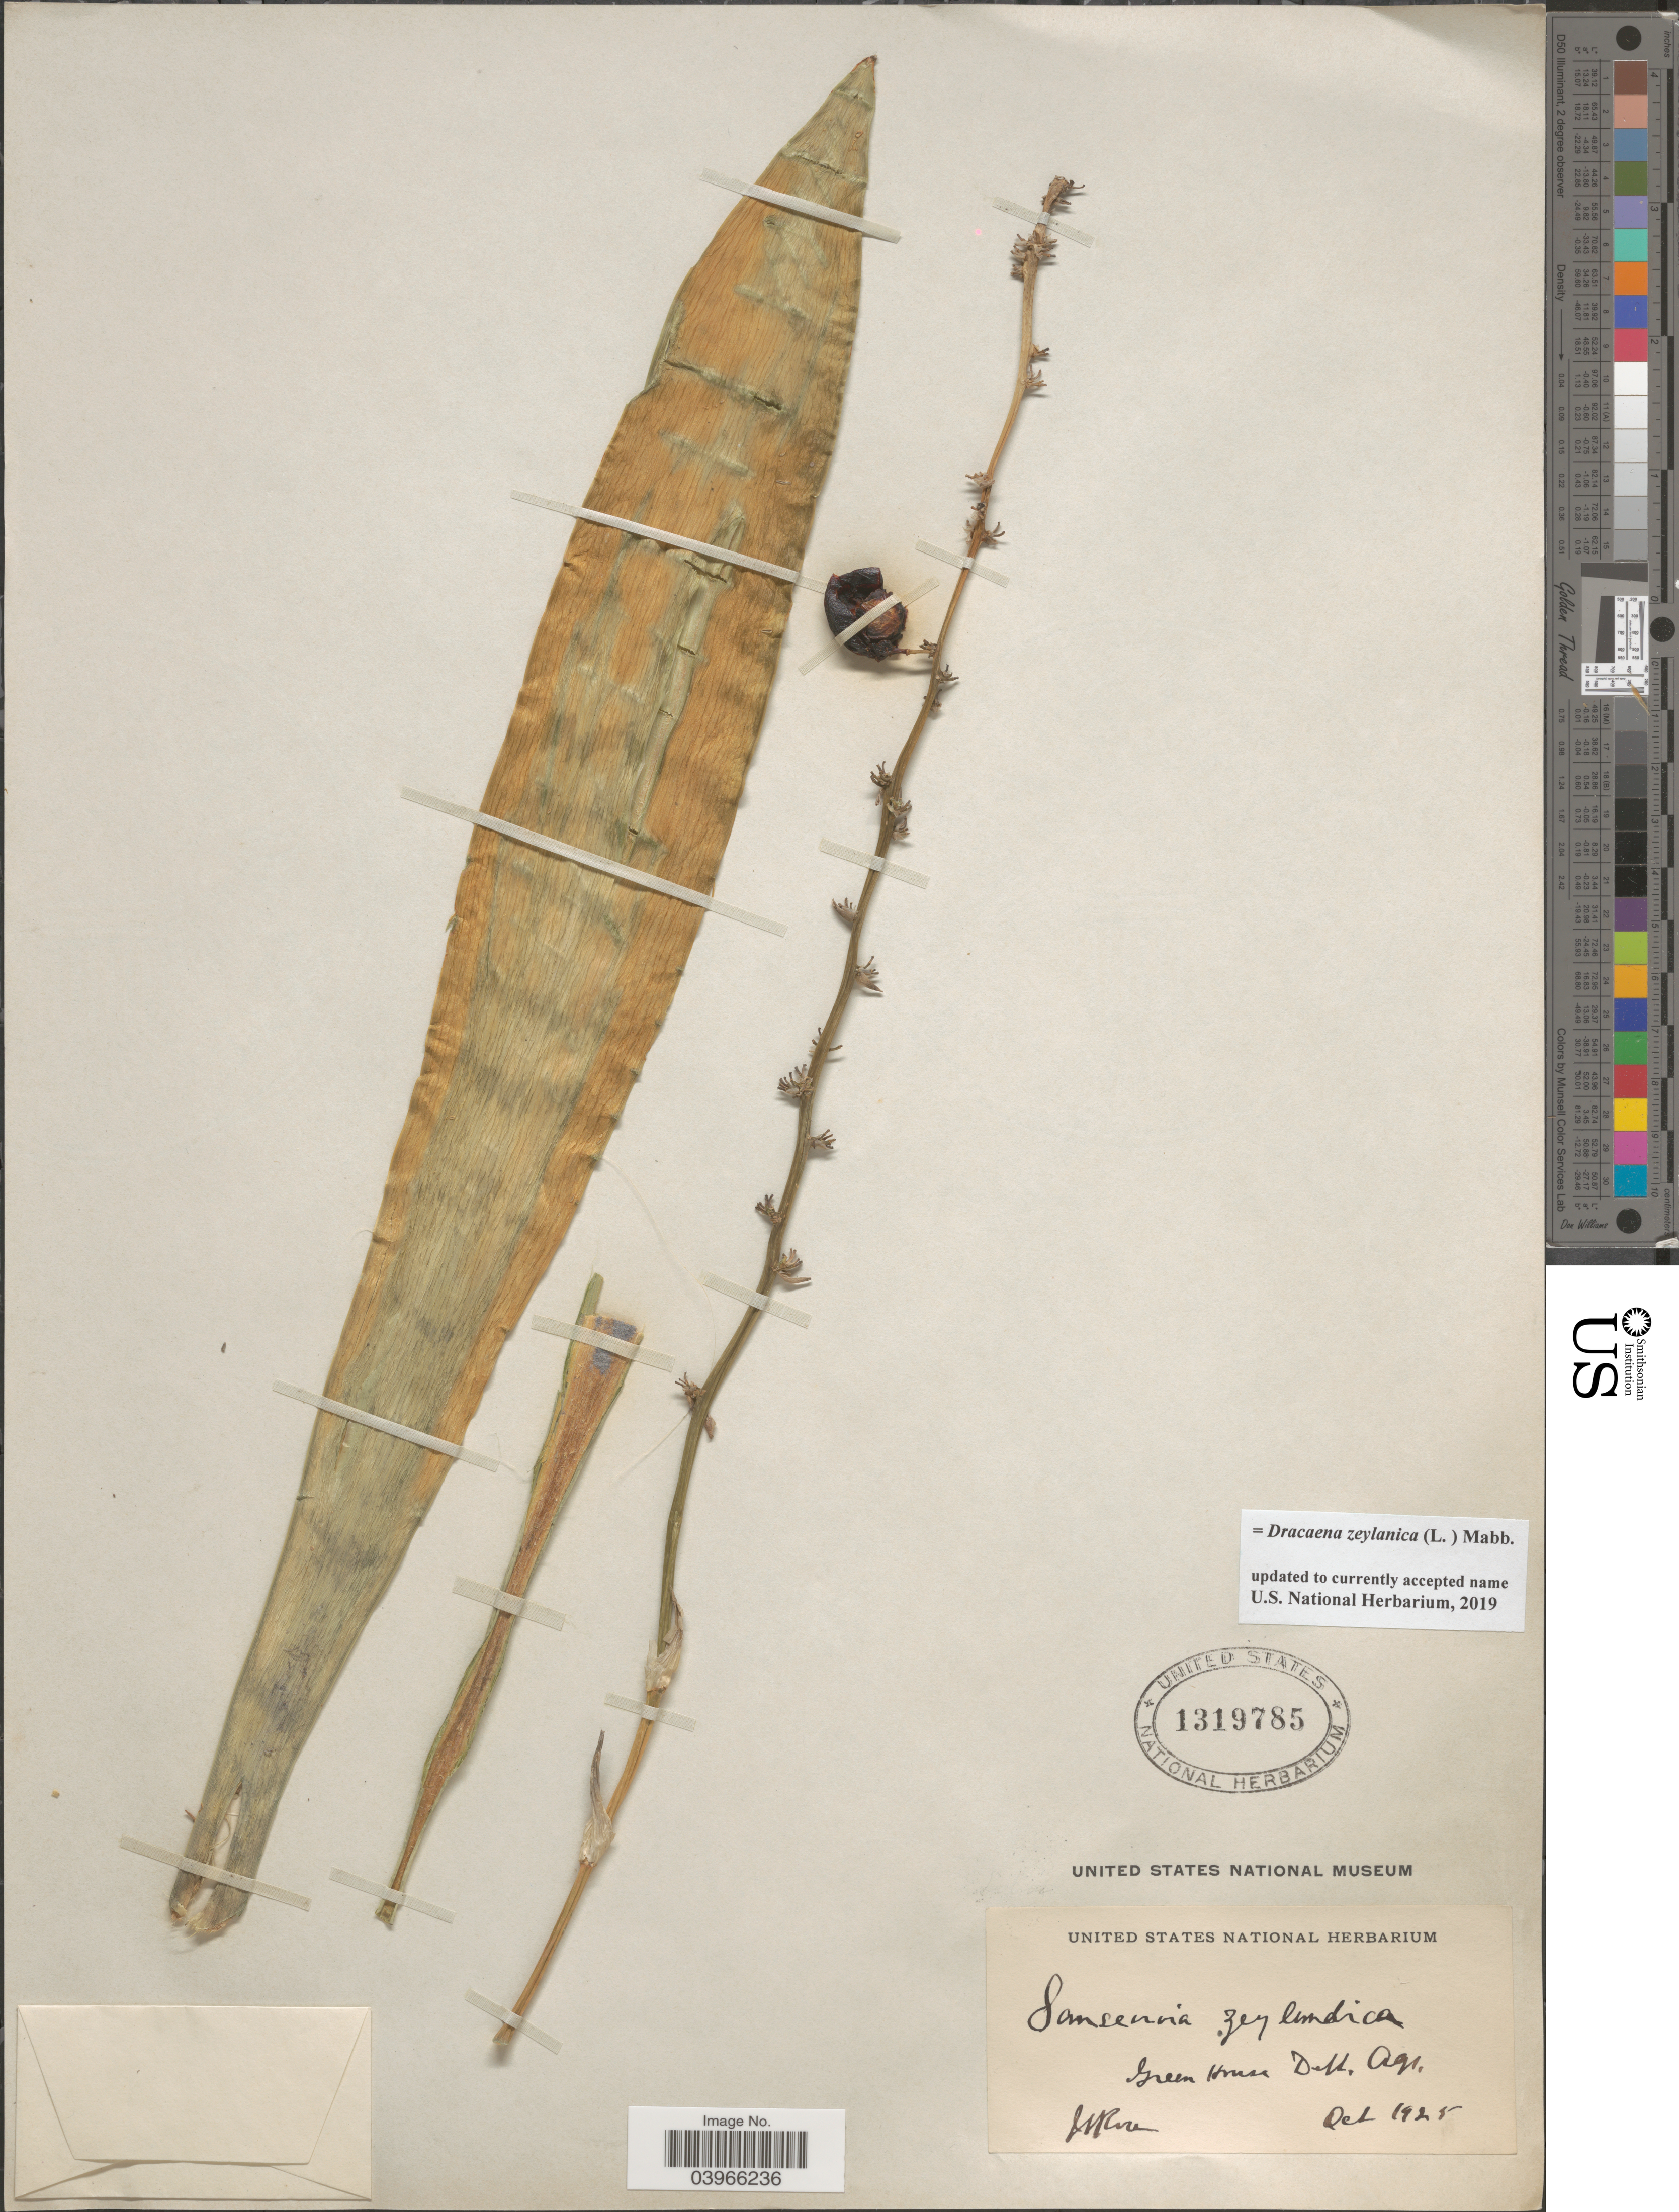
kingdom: Plantae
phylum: Tracheophyta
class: Liliopsida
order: Asparagales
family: Asparagaceae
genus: Dracaena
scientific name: Dracaena zeylanica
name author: (L.) Mabb.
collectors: J. N. Rose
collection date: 1925-10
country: India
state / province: Delhi, Capital Territory of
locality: Green House Dept. Agr.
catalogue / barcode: US 1319785